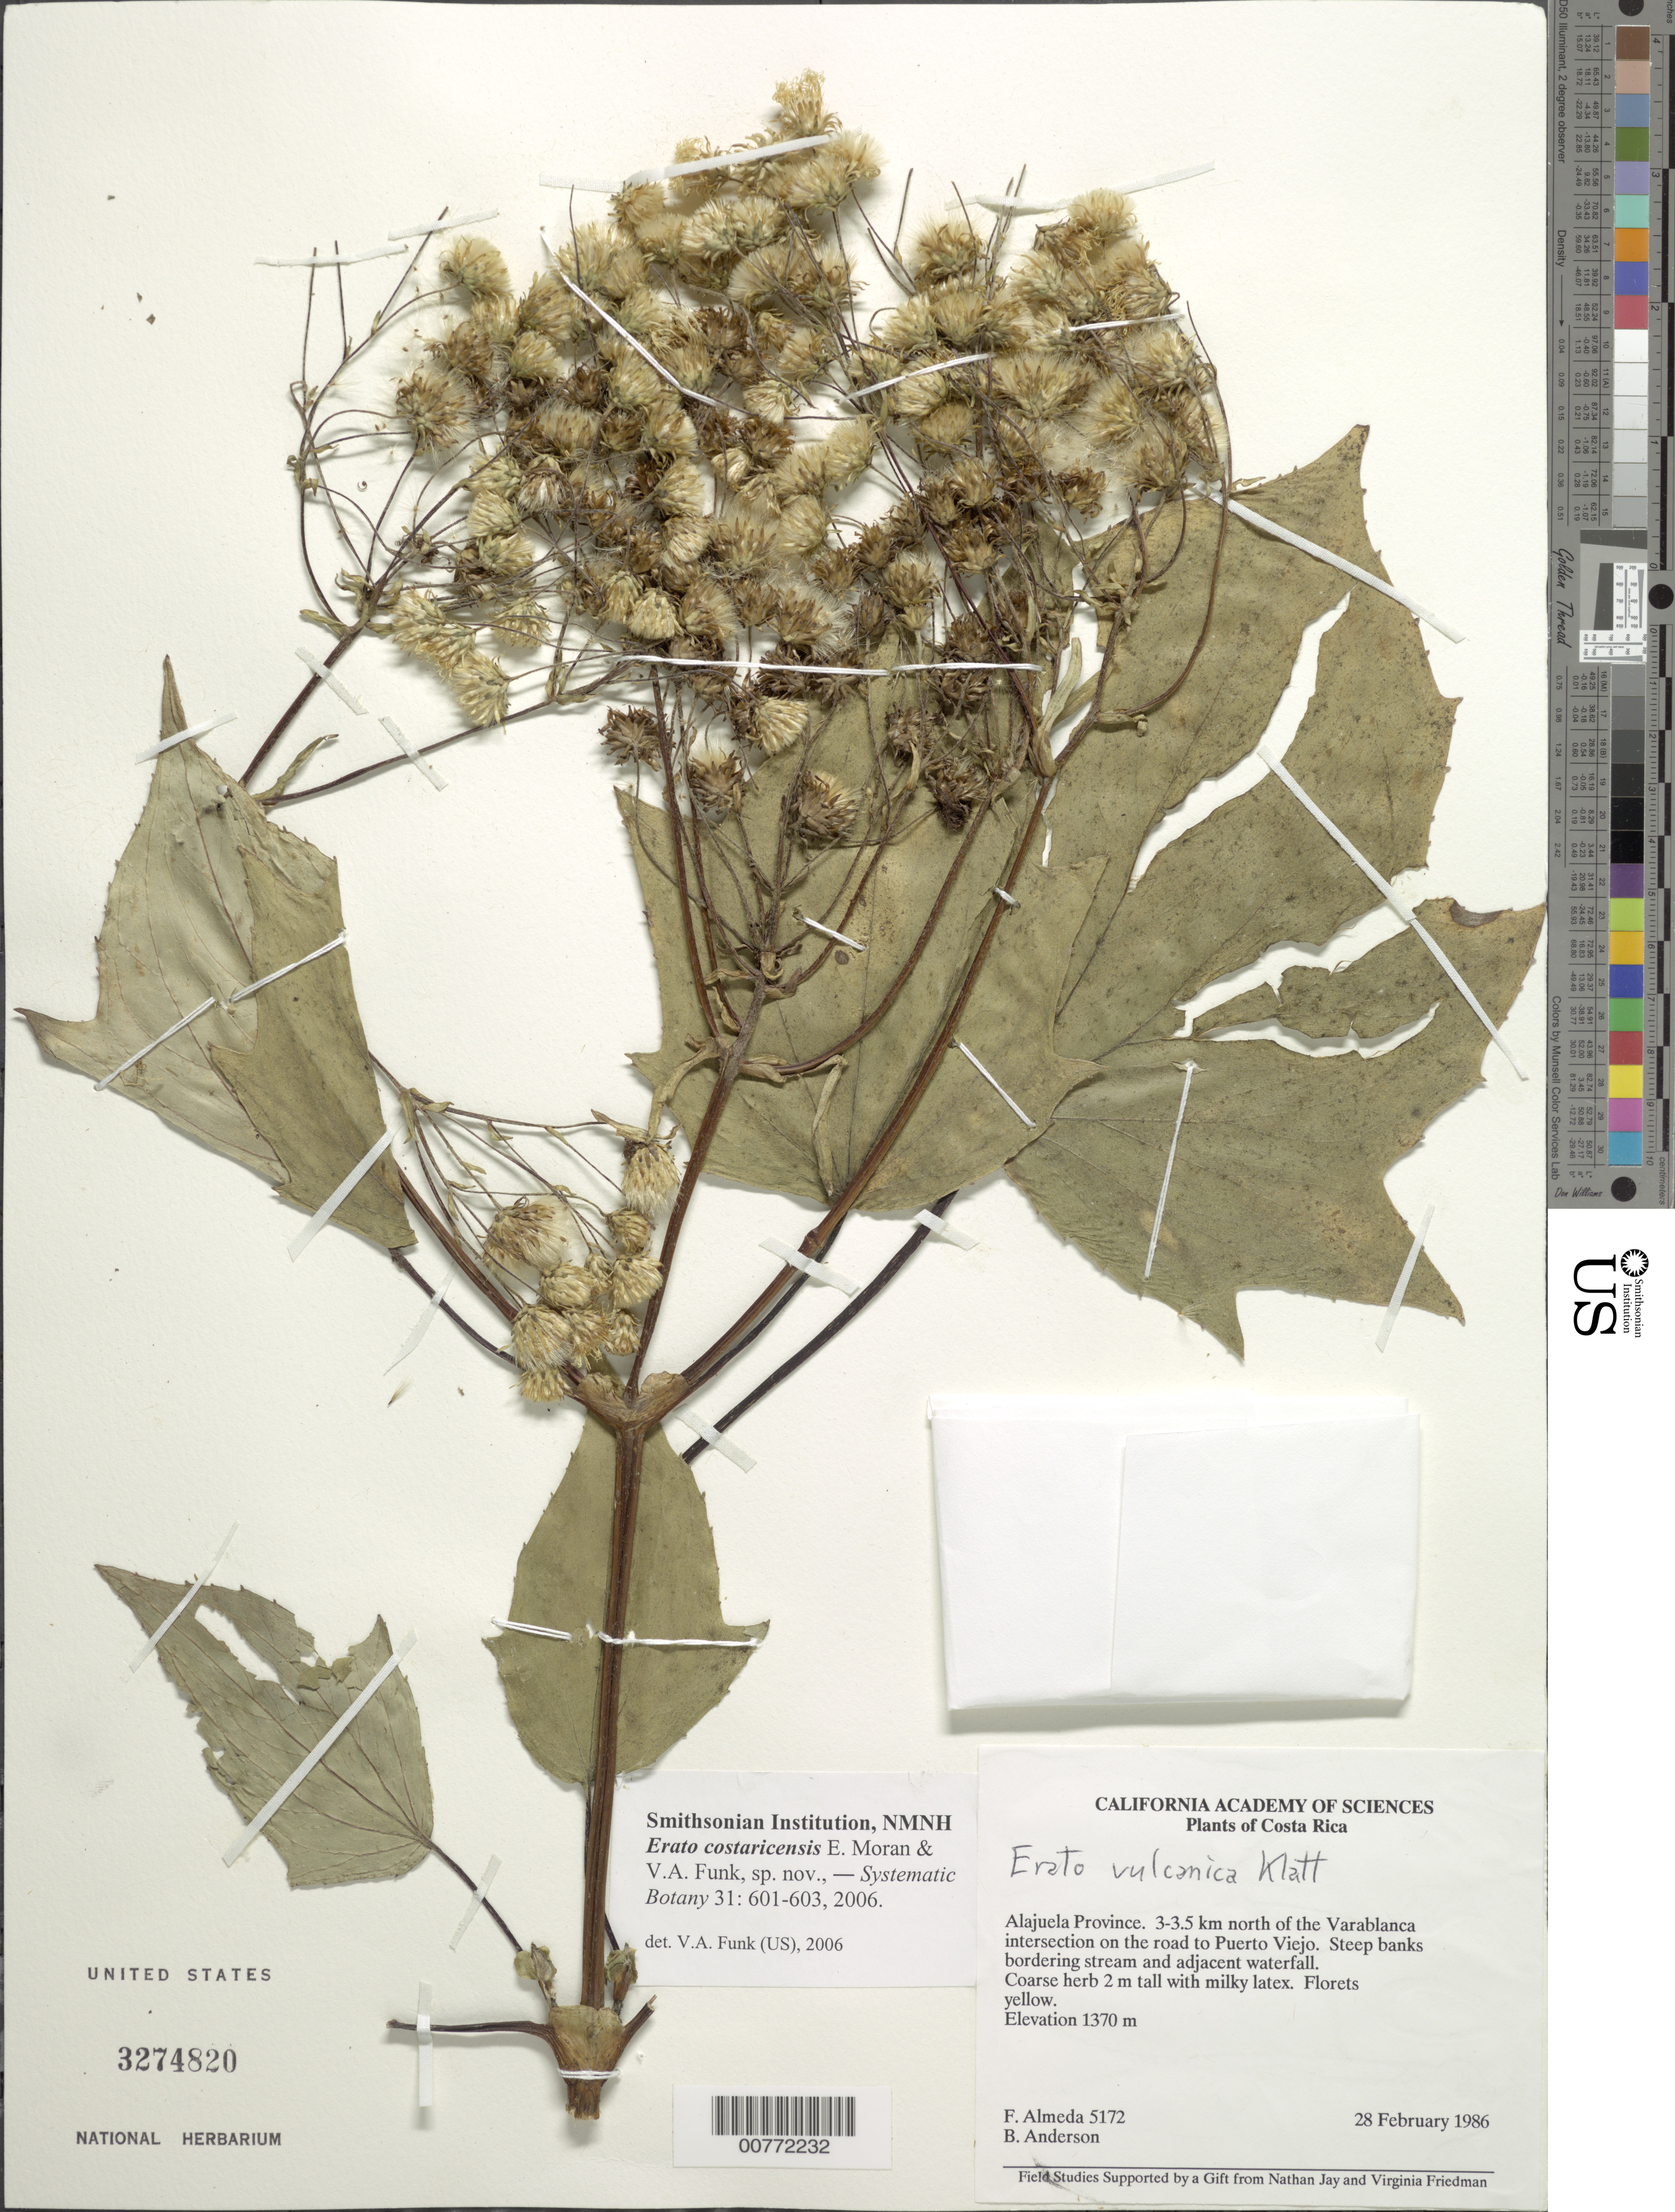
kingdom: Plantae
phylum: Tracheophyta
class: Magnoliopsida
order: Asterales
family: Asteraceae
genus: Erato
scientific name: Erato costaricensis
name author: Moran & V.A. Funk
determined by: Funk, Vicki A., (BOT), Smithsonian Institution - National Museum of Natural History (UNITED STATES)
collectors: F. Almeda & B. Anderson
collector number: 5172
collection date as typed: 28 February 1986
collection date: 1986-02-28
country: Costa Rica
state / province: Alajuela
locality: Varablanca, 3-3.5 km N of, at the intersection on the road to Puerto Viejo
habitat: Steep banks bordering stream and adjacent waterfall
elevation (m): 1370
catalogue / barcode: US 3274820